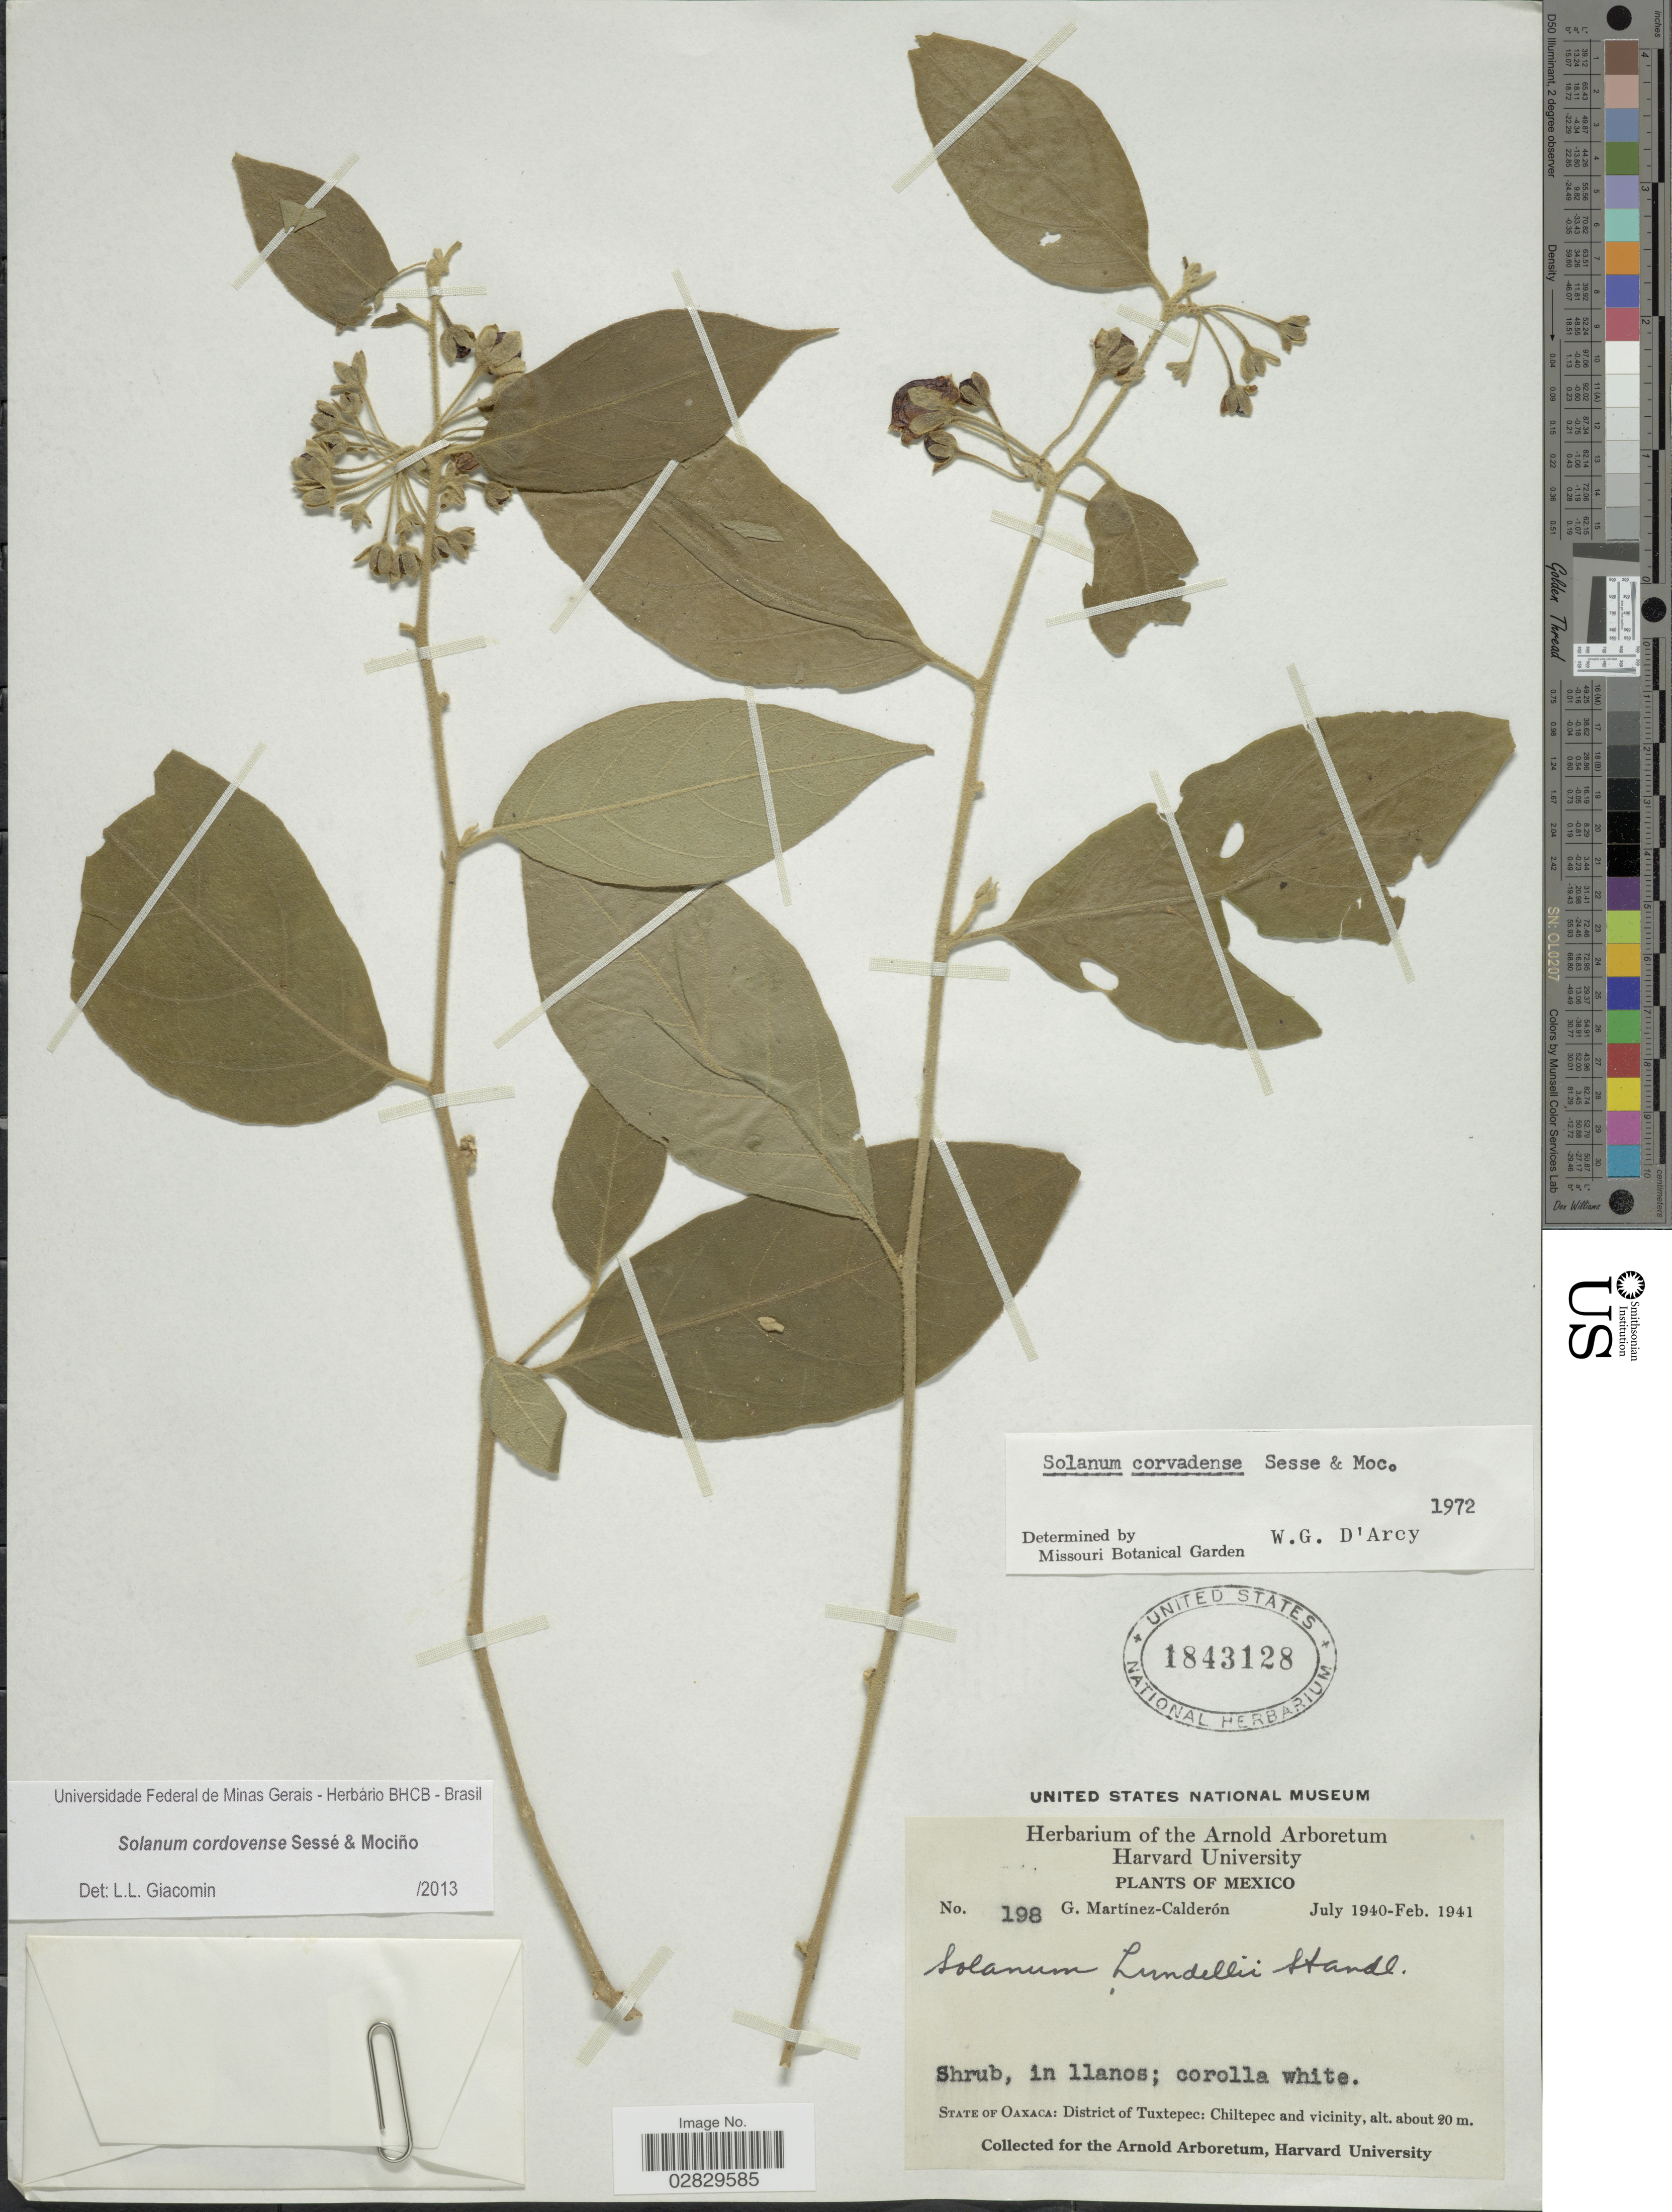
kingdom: Plantae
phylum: Tracheophyta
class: Magnoliopsida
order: Solanales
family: Solanaceae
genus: Solanum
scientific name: Solanum cordovense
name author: Sessé & Moc.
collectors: G. Martínez Calderón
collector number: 198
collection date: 1940-07/1941-02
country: Mexico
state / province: Oaxaca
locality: District of Tuxtepec: Chiltepec and vicinity.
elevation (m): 20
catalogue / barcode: US 1843128